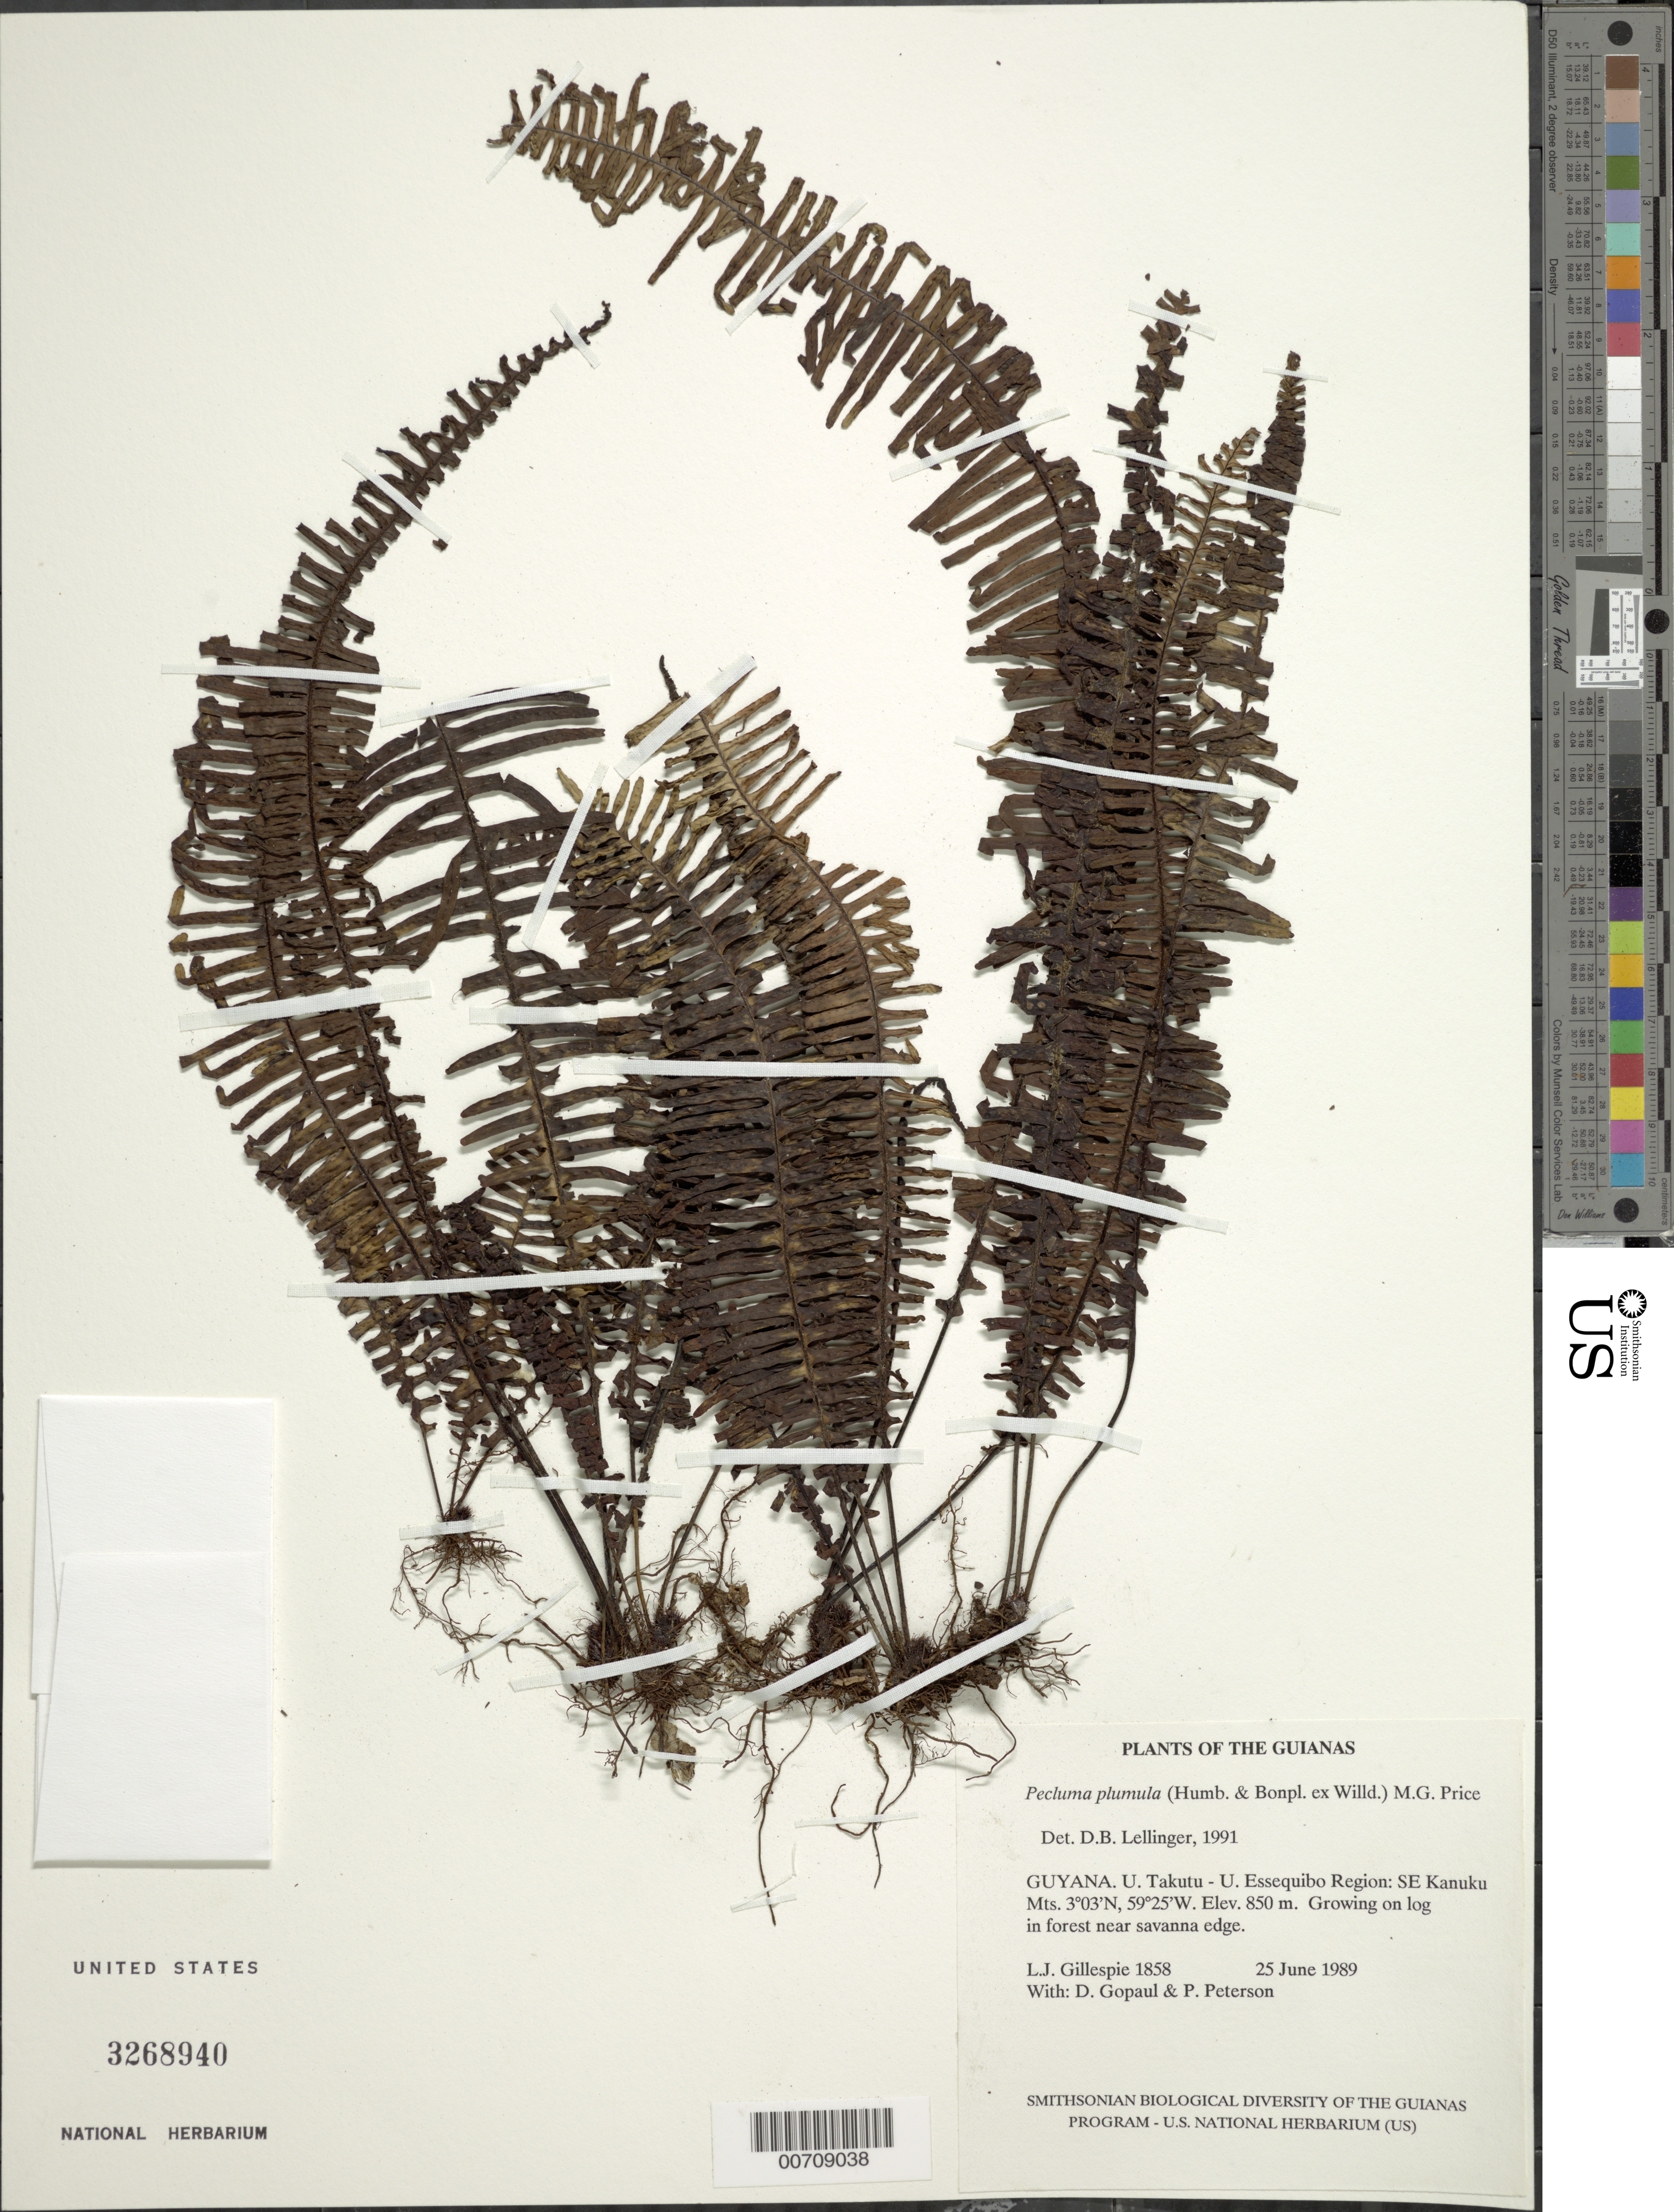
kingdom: Plantae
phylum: Tracheophyta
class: Polypodiopsida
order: Polypodiales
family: Polypodiaceae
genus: Pecluma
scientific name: Pecluma plumula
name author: (Humb. & Bonpl. ex Willd.) M.G. Price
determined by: Lellinger, David B., (BOT), Smithsonian Institution - National Museum of Natural History (UNITED STATES)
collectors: L. J. Gillespie, D. Gopaul & P. M. Peterson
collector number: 1858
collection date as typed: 25 June 1989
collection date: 1989-06-25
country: Guyana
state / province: U. Takutu-U. Essequibo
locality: SE Kanuku Mts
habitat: Forest at savanna edge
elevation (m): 250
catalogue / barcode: US 3268940